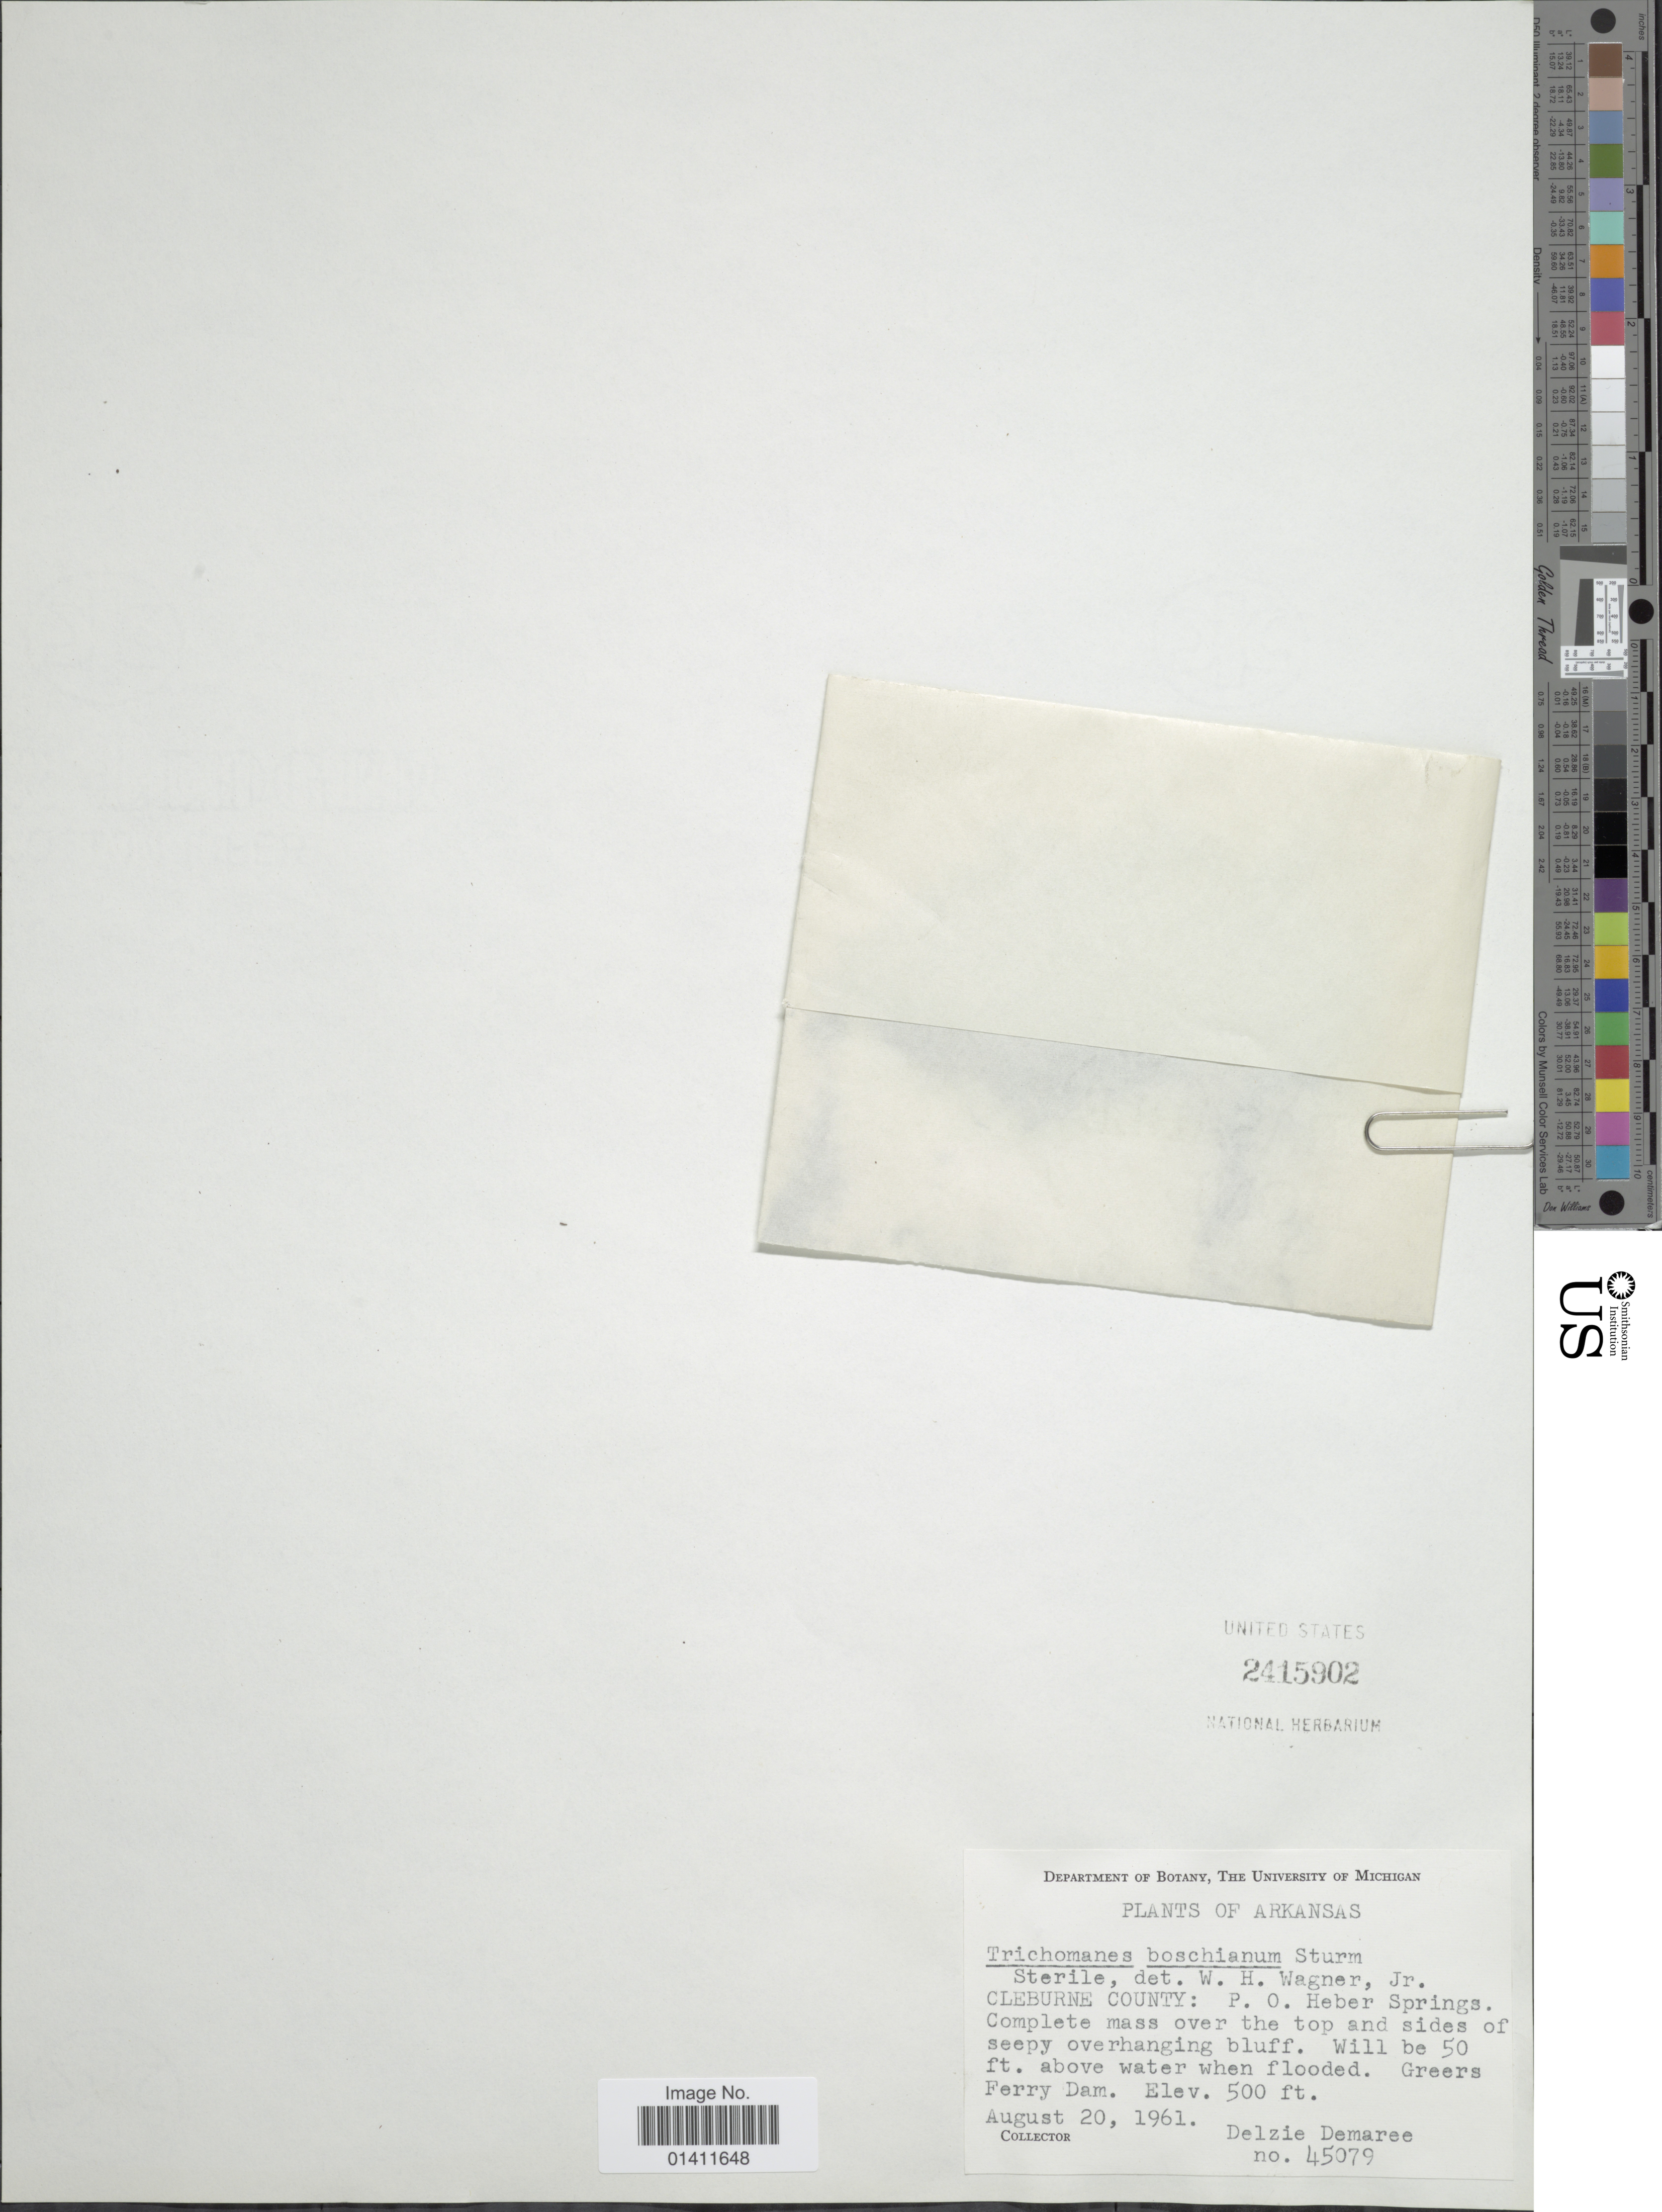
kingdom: Plantae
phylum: Tracheophyta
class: Polypodiopsida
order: Hymenophyllales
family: Hymenophyllaceae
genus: Vandenboschia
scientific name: Vandenboschia boschiana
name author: (J.W. Sturm ex Bosch) Ebihara & K. Iwats.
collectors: D. Demaree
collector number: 45079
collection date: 1961-08-20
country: United States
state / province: Arkansas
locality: Cleburne County: P. O. Heber Springs. Greers Ferry Dam.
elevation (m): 152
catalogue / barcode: US 2415902